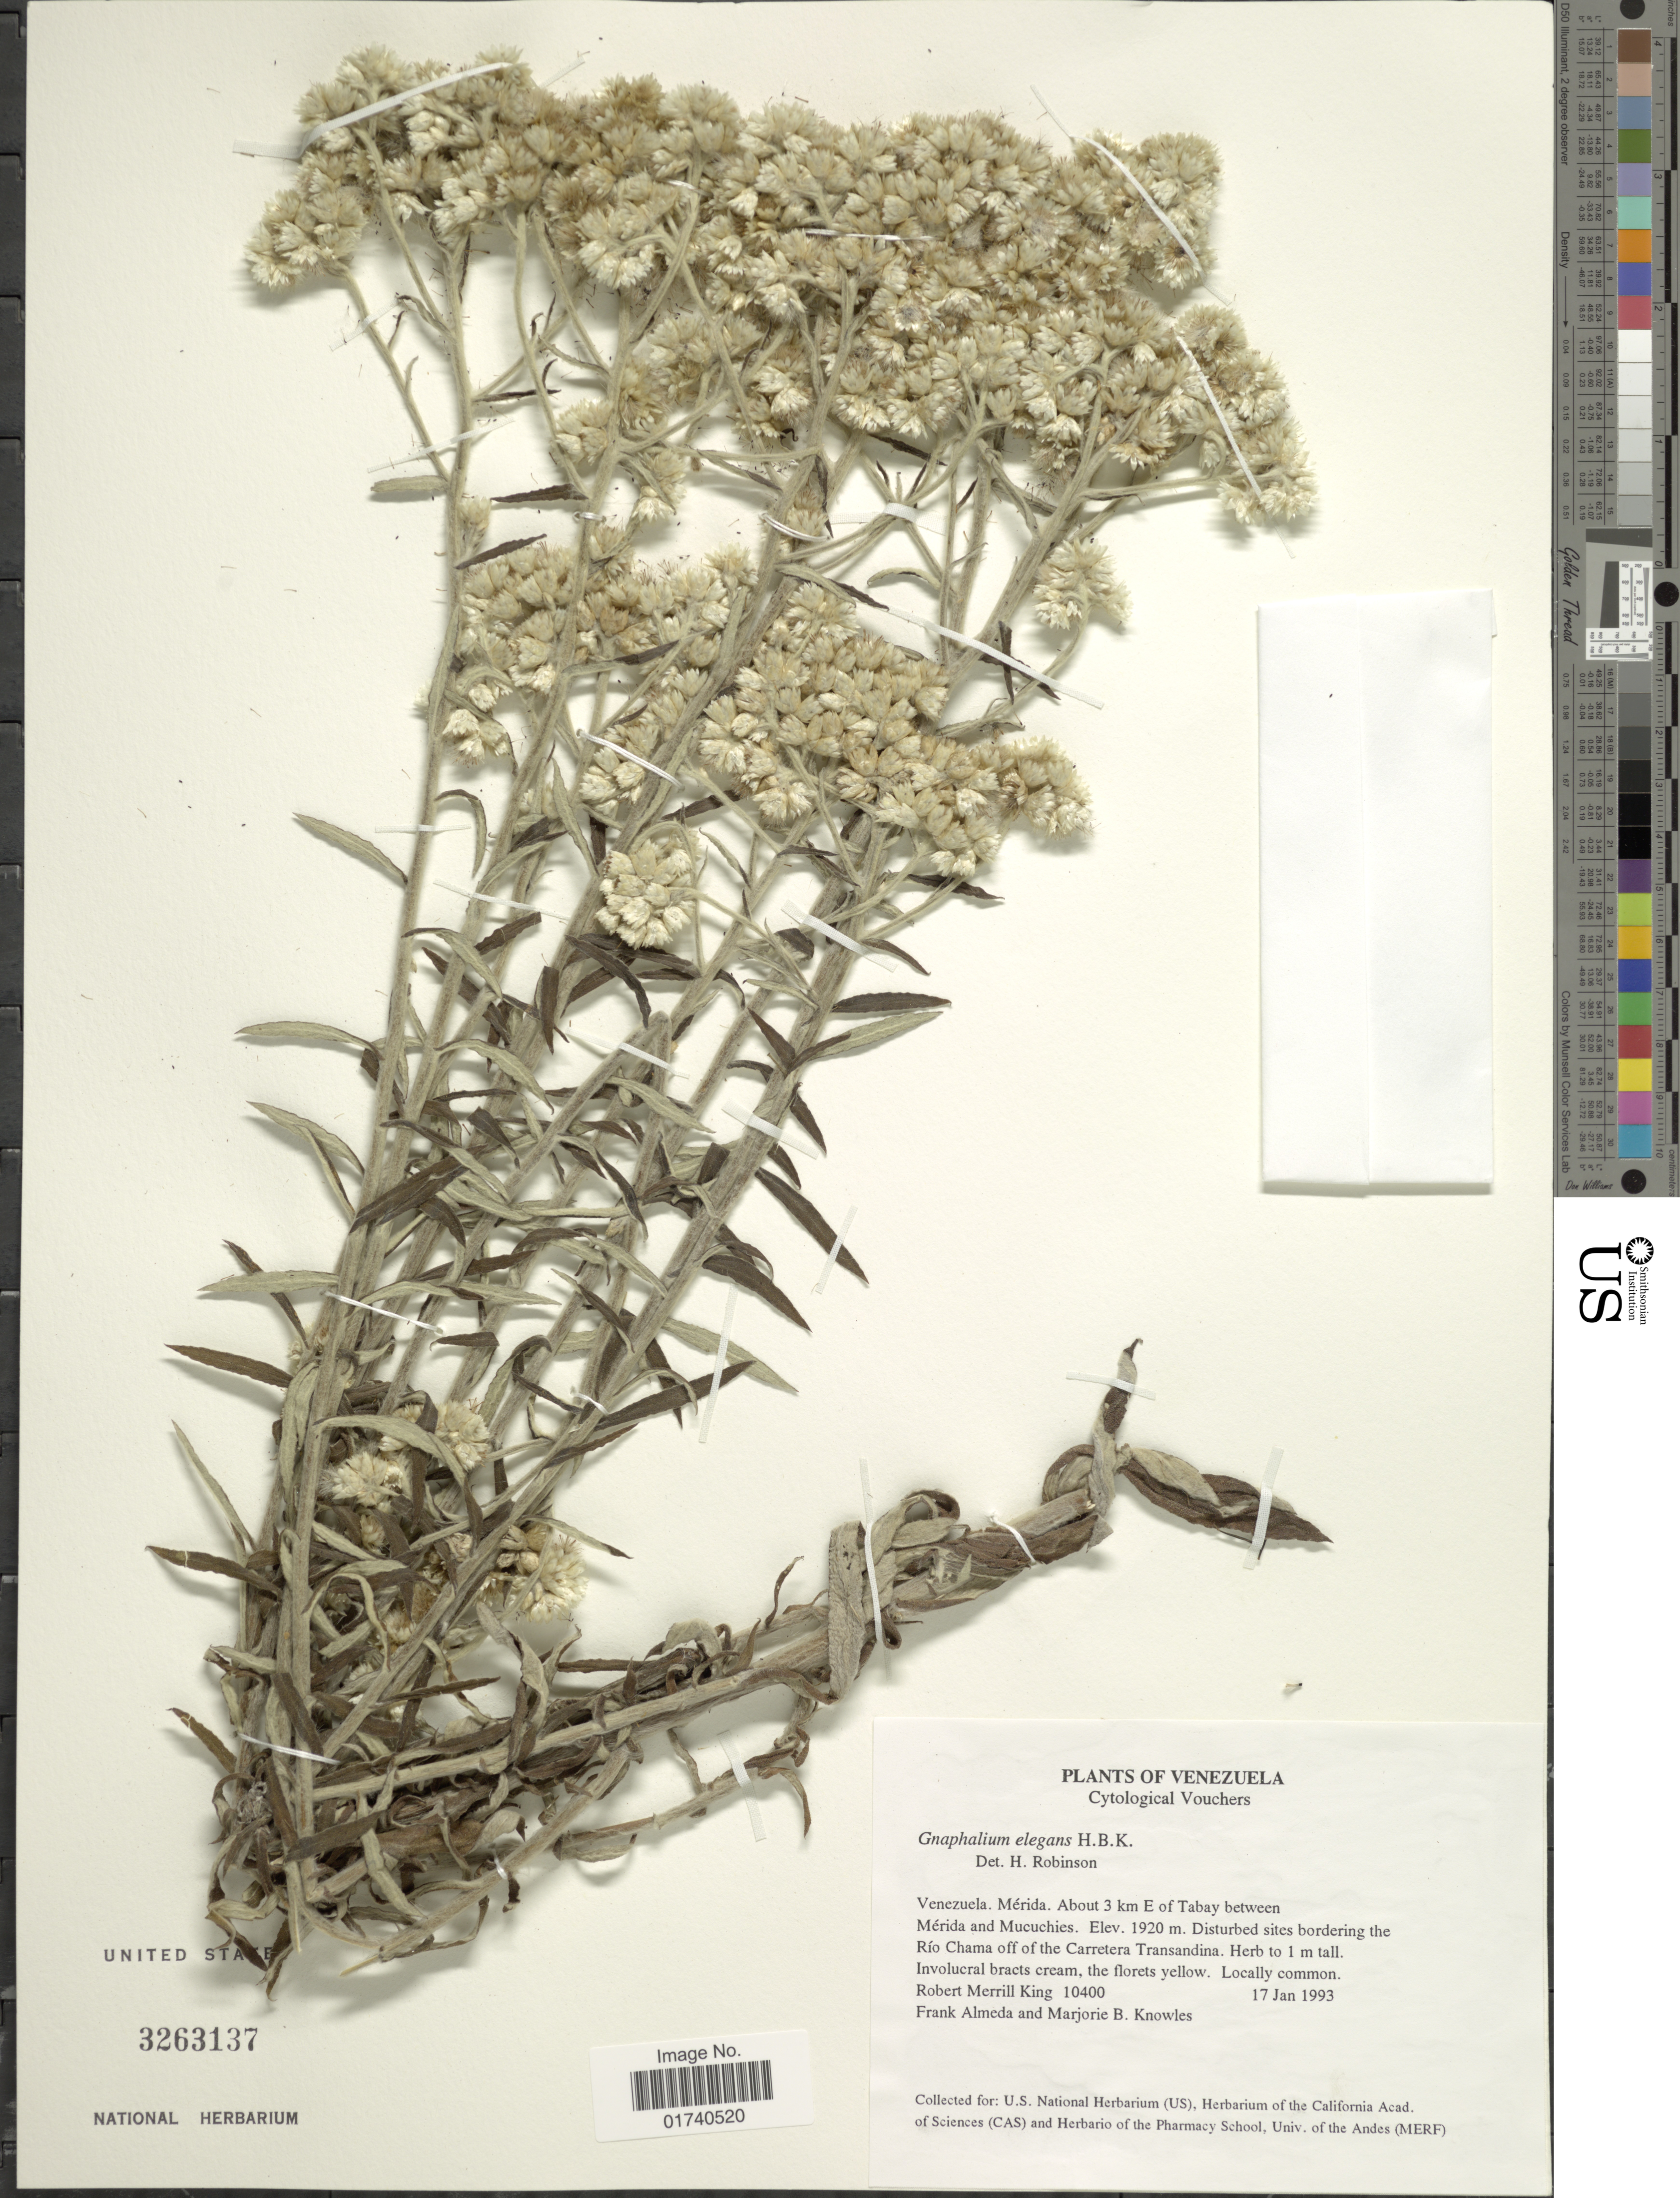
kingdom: Plantae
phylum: Tracheophyta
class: Magnoliopsida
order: Asterales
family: Asteraceae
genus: Pseudognaphalium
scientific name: Pseudognaphalium elegans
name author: (Kunth) Kartesz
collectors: R. M. King, F. Almeda & M. B. Knowles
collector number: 10400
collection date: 1993-01-17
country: Venezuela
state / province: Mérida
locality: About 3 km E of Tabay between Merida and Mucuchies. Disturbed sites bordering the Rio Chama off of the Carretera Transandina.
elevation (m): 1920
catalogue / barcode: US 3263137